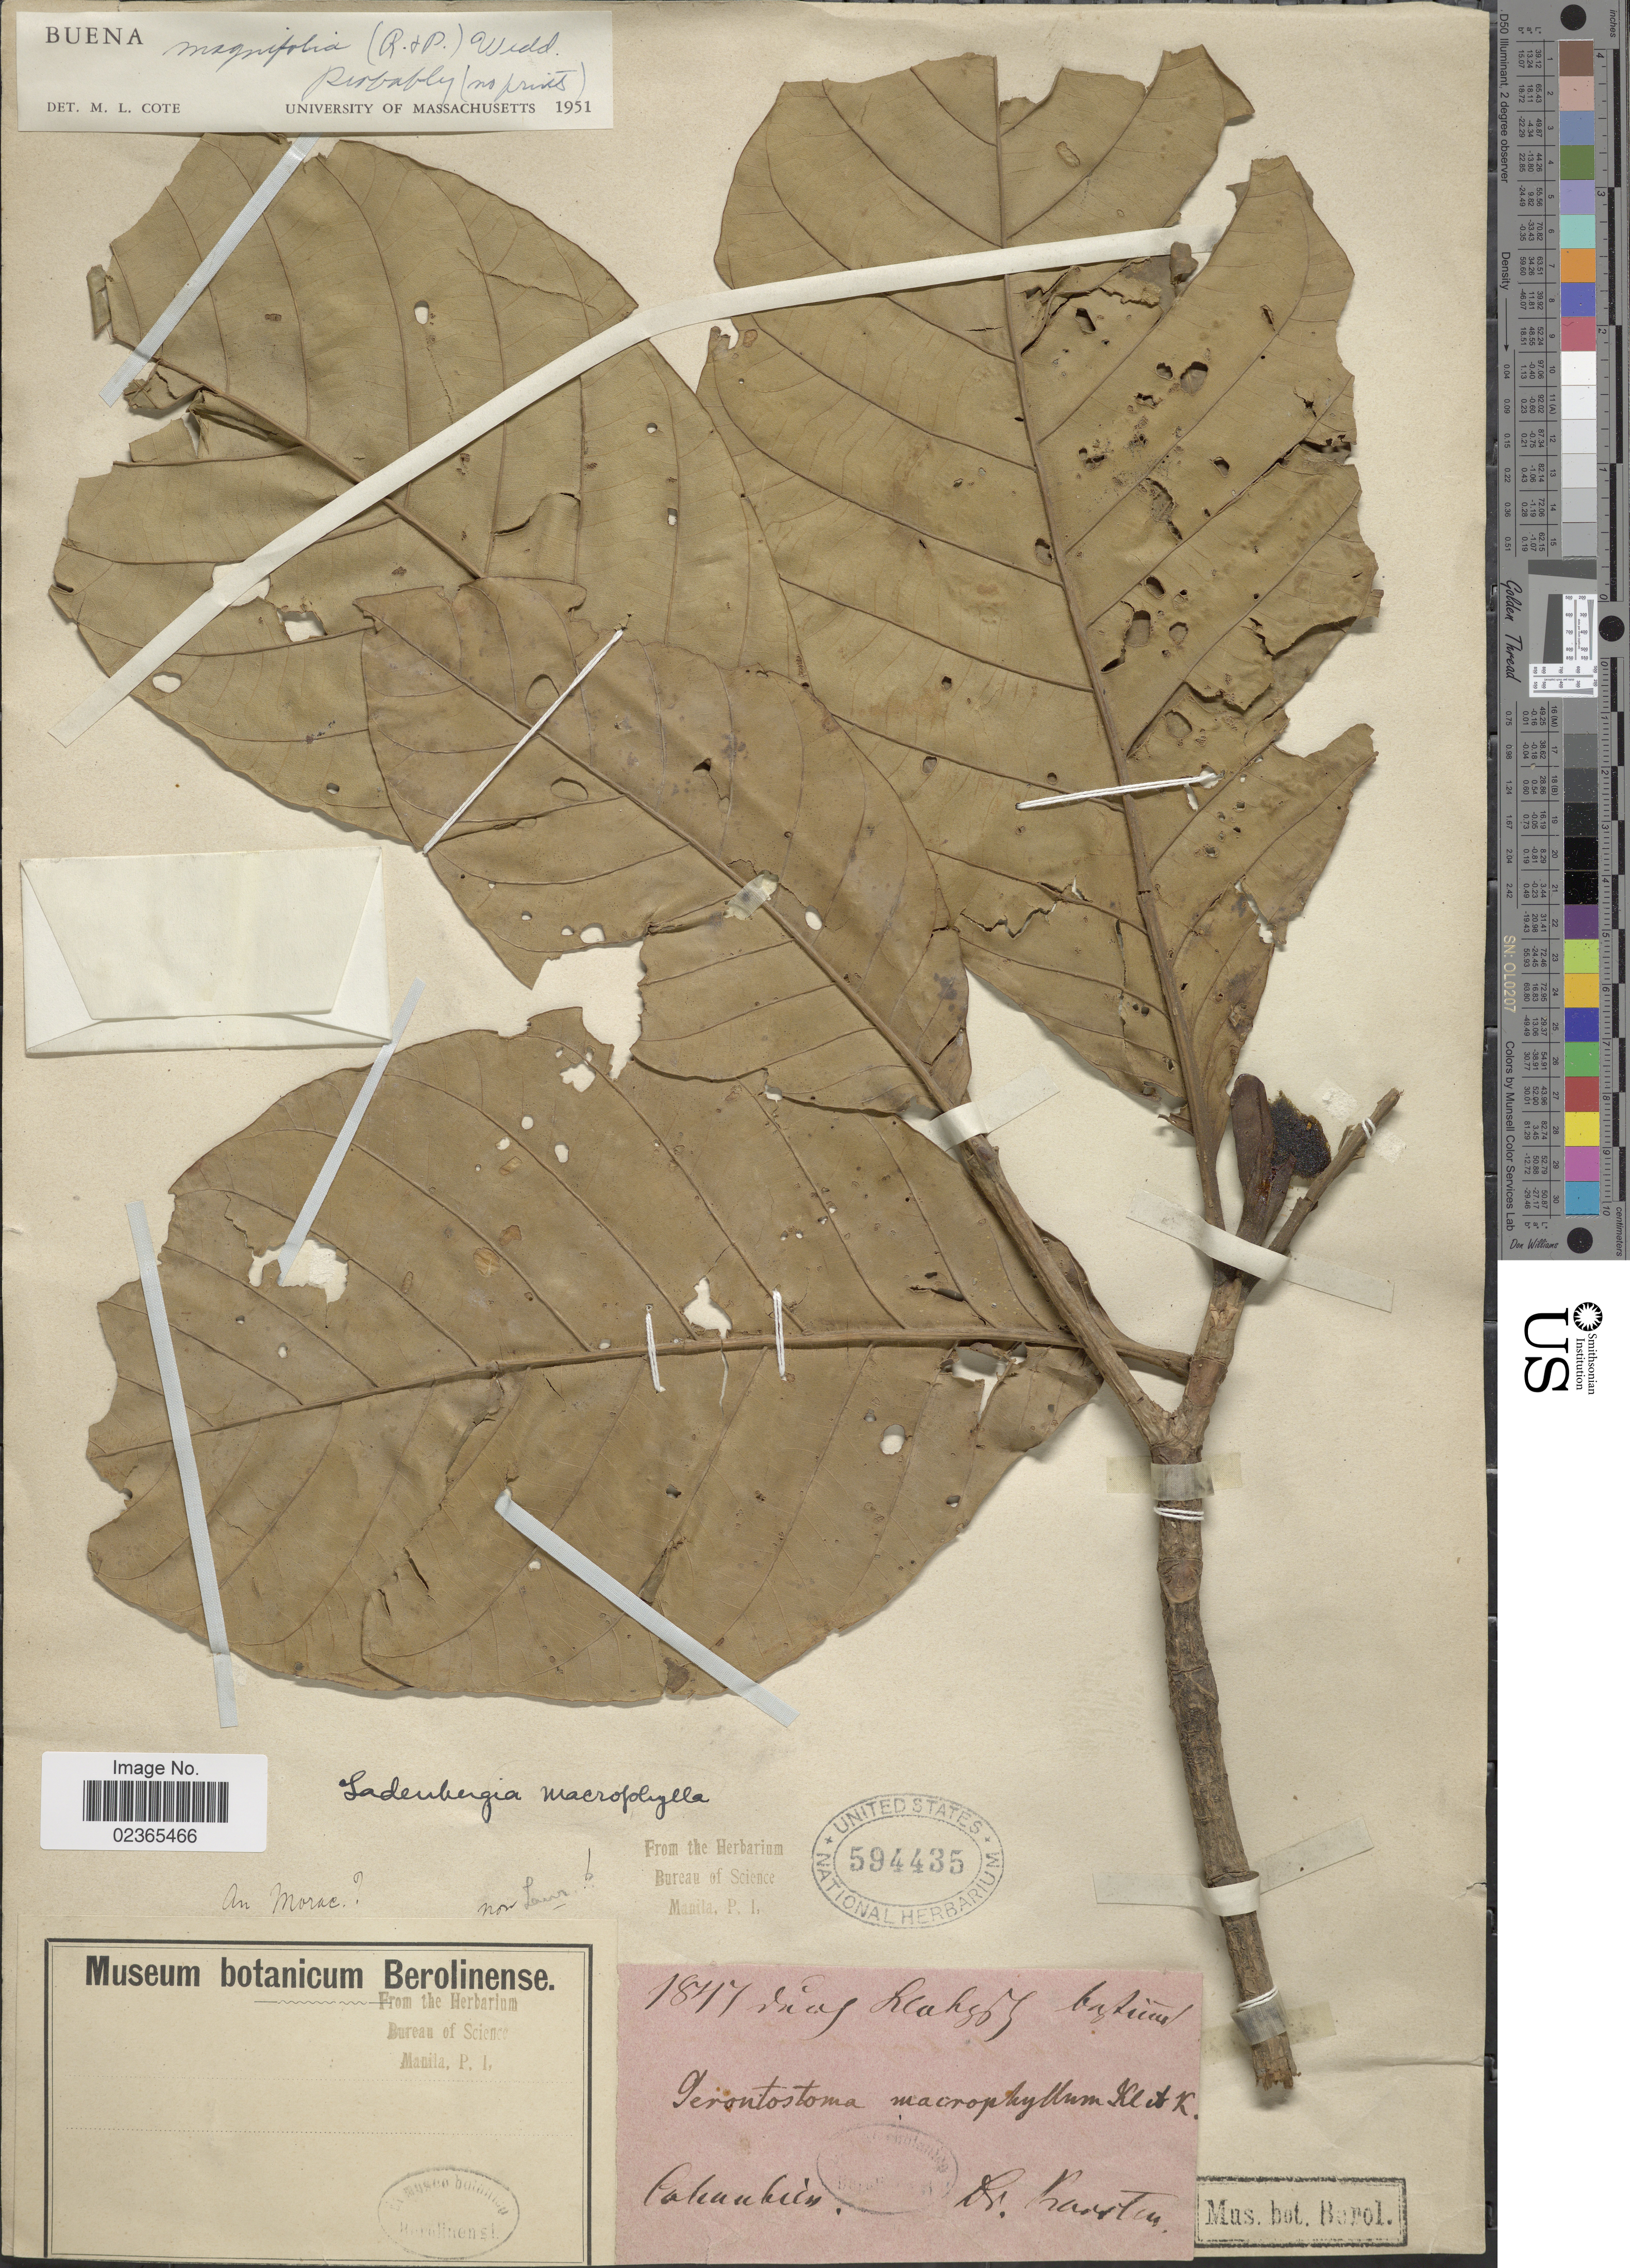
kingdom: Plantae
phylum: Tracheophyta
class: Magnoliopsida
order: Gentianales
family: Rubiaceae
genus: Ladenbergia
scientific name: Ladenbergia oblongifolia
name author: (Mutis) L. Andersson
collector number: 1847?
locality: Cahuahien [interpreted]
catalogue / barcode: US 594435